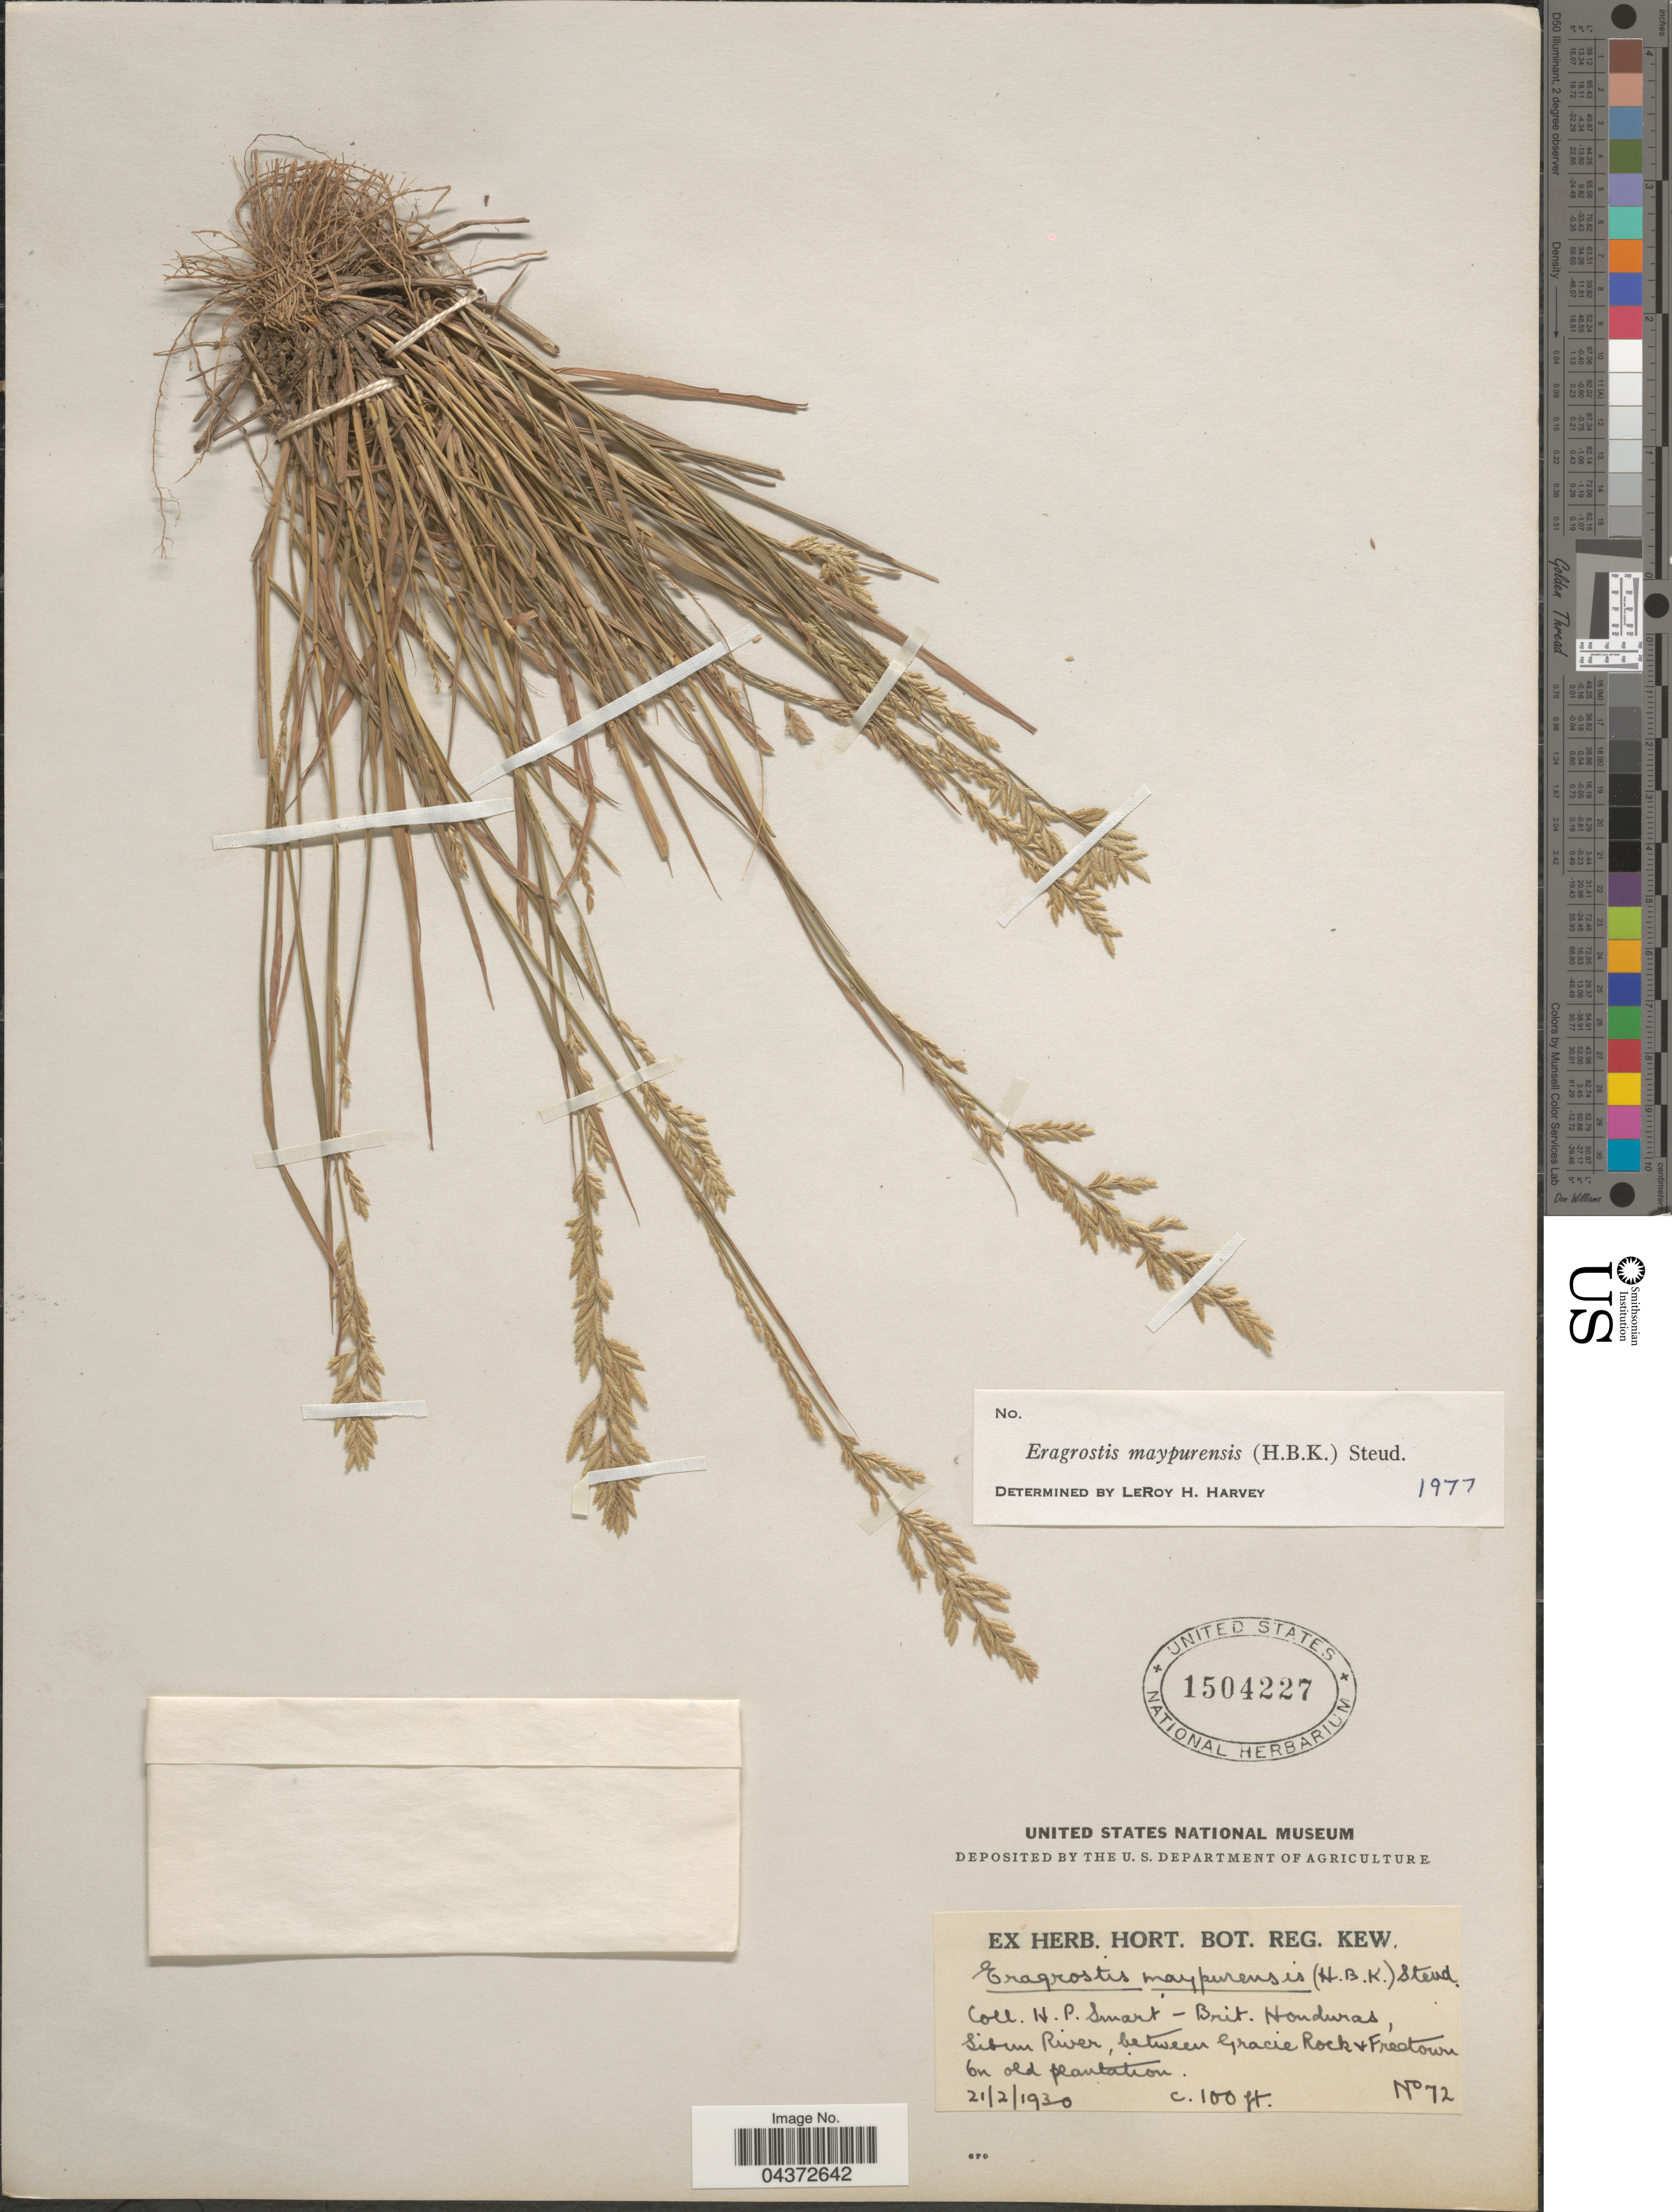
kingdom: Plantae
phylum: Tracheophyta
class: Liliopsida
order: Poales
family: Poaceae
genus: Eragrostis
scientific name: Eragrostis maypurensis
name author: (Kunth) Steud.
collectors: H. Smart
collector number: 72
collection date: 1930-02-21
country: Belize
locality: Brit. Honduras, Sibun River, between Gracie Rock + Freetown on old plantation.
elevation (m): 30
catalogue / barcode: US 1504227